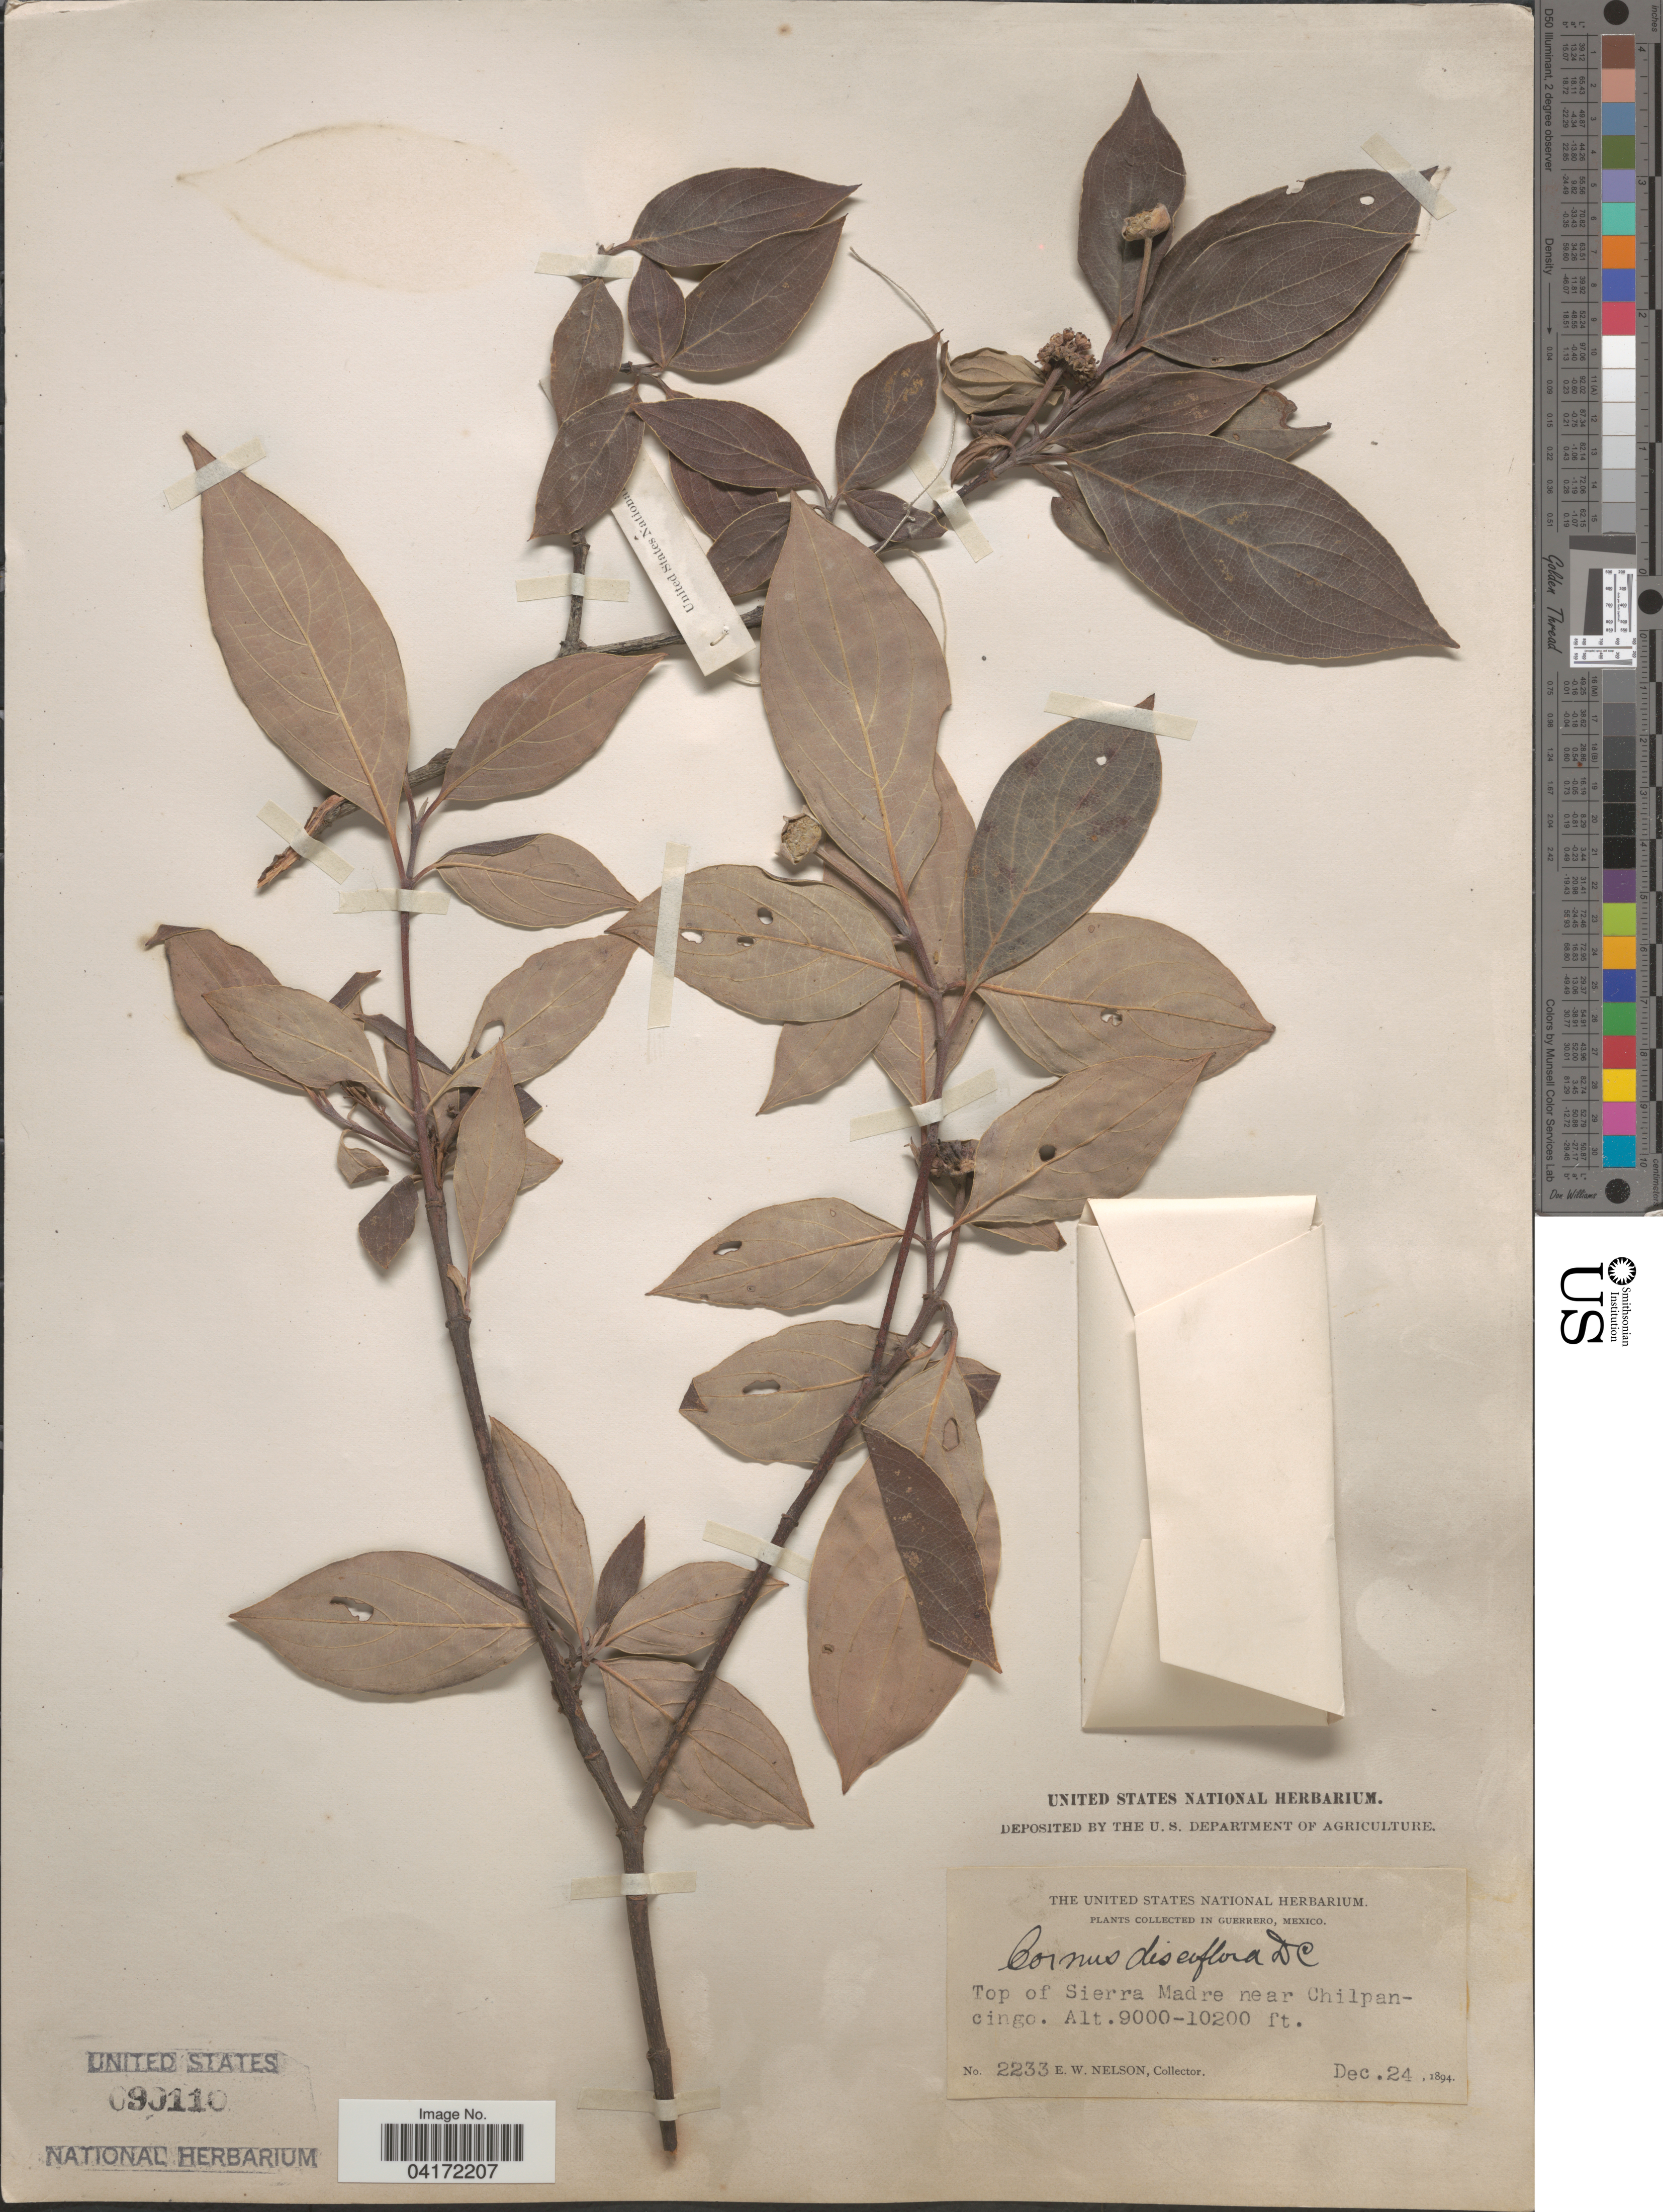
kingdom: Plantae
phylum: Tracheophyta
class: Magnoliopsida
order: Cornales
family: Cornaceae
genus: Cornus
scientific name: Cornus disciflora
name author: Moc. & Sessé ex DC.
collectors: E. W. Nelson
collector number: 2233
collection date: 1894-12-24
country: Mexico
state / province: Guerrero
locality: Top of Sierra Madre near Chilpancingo.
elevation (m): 2743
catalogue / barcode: US 90110